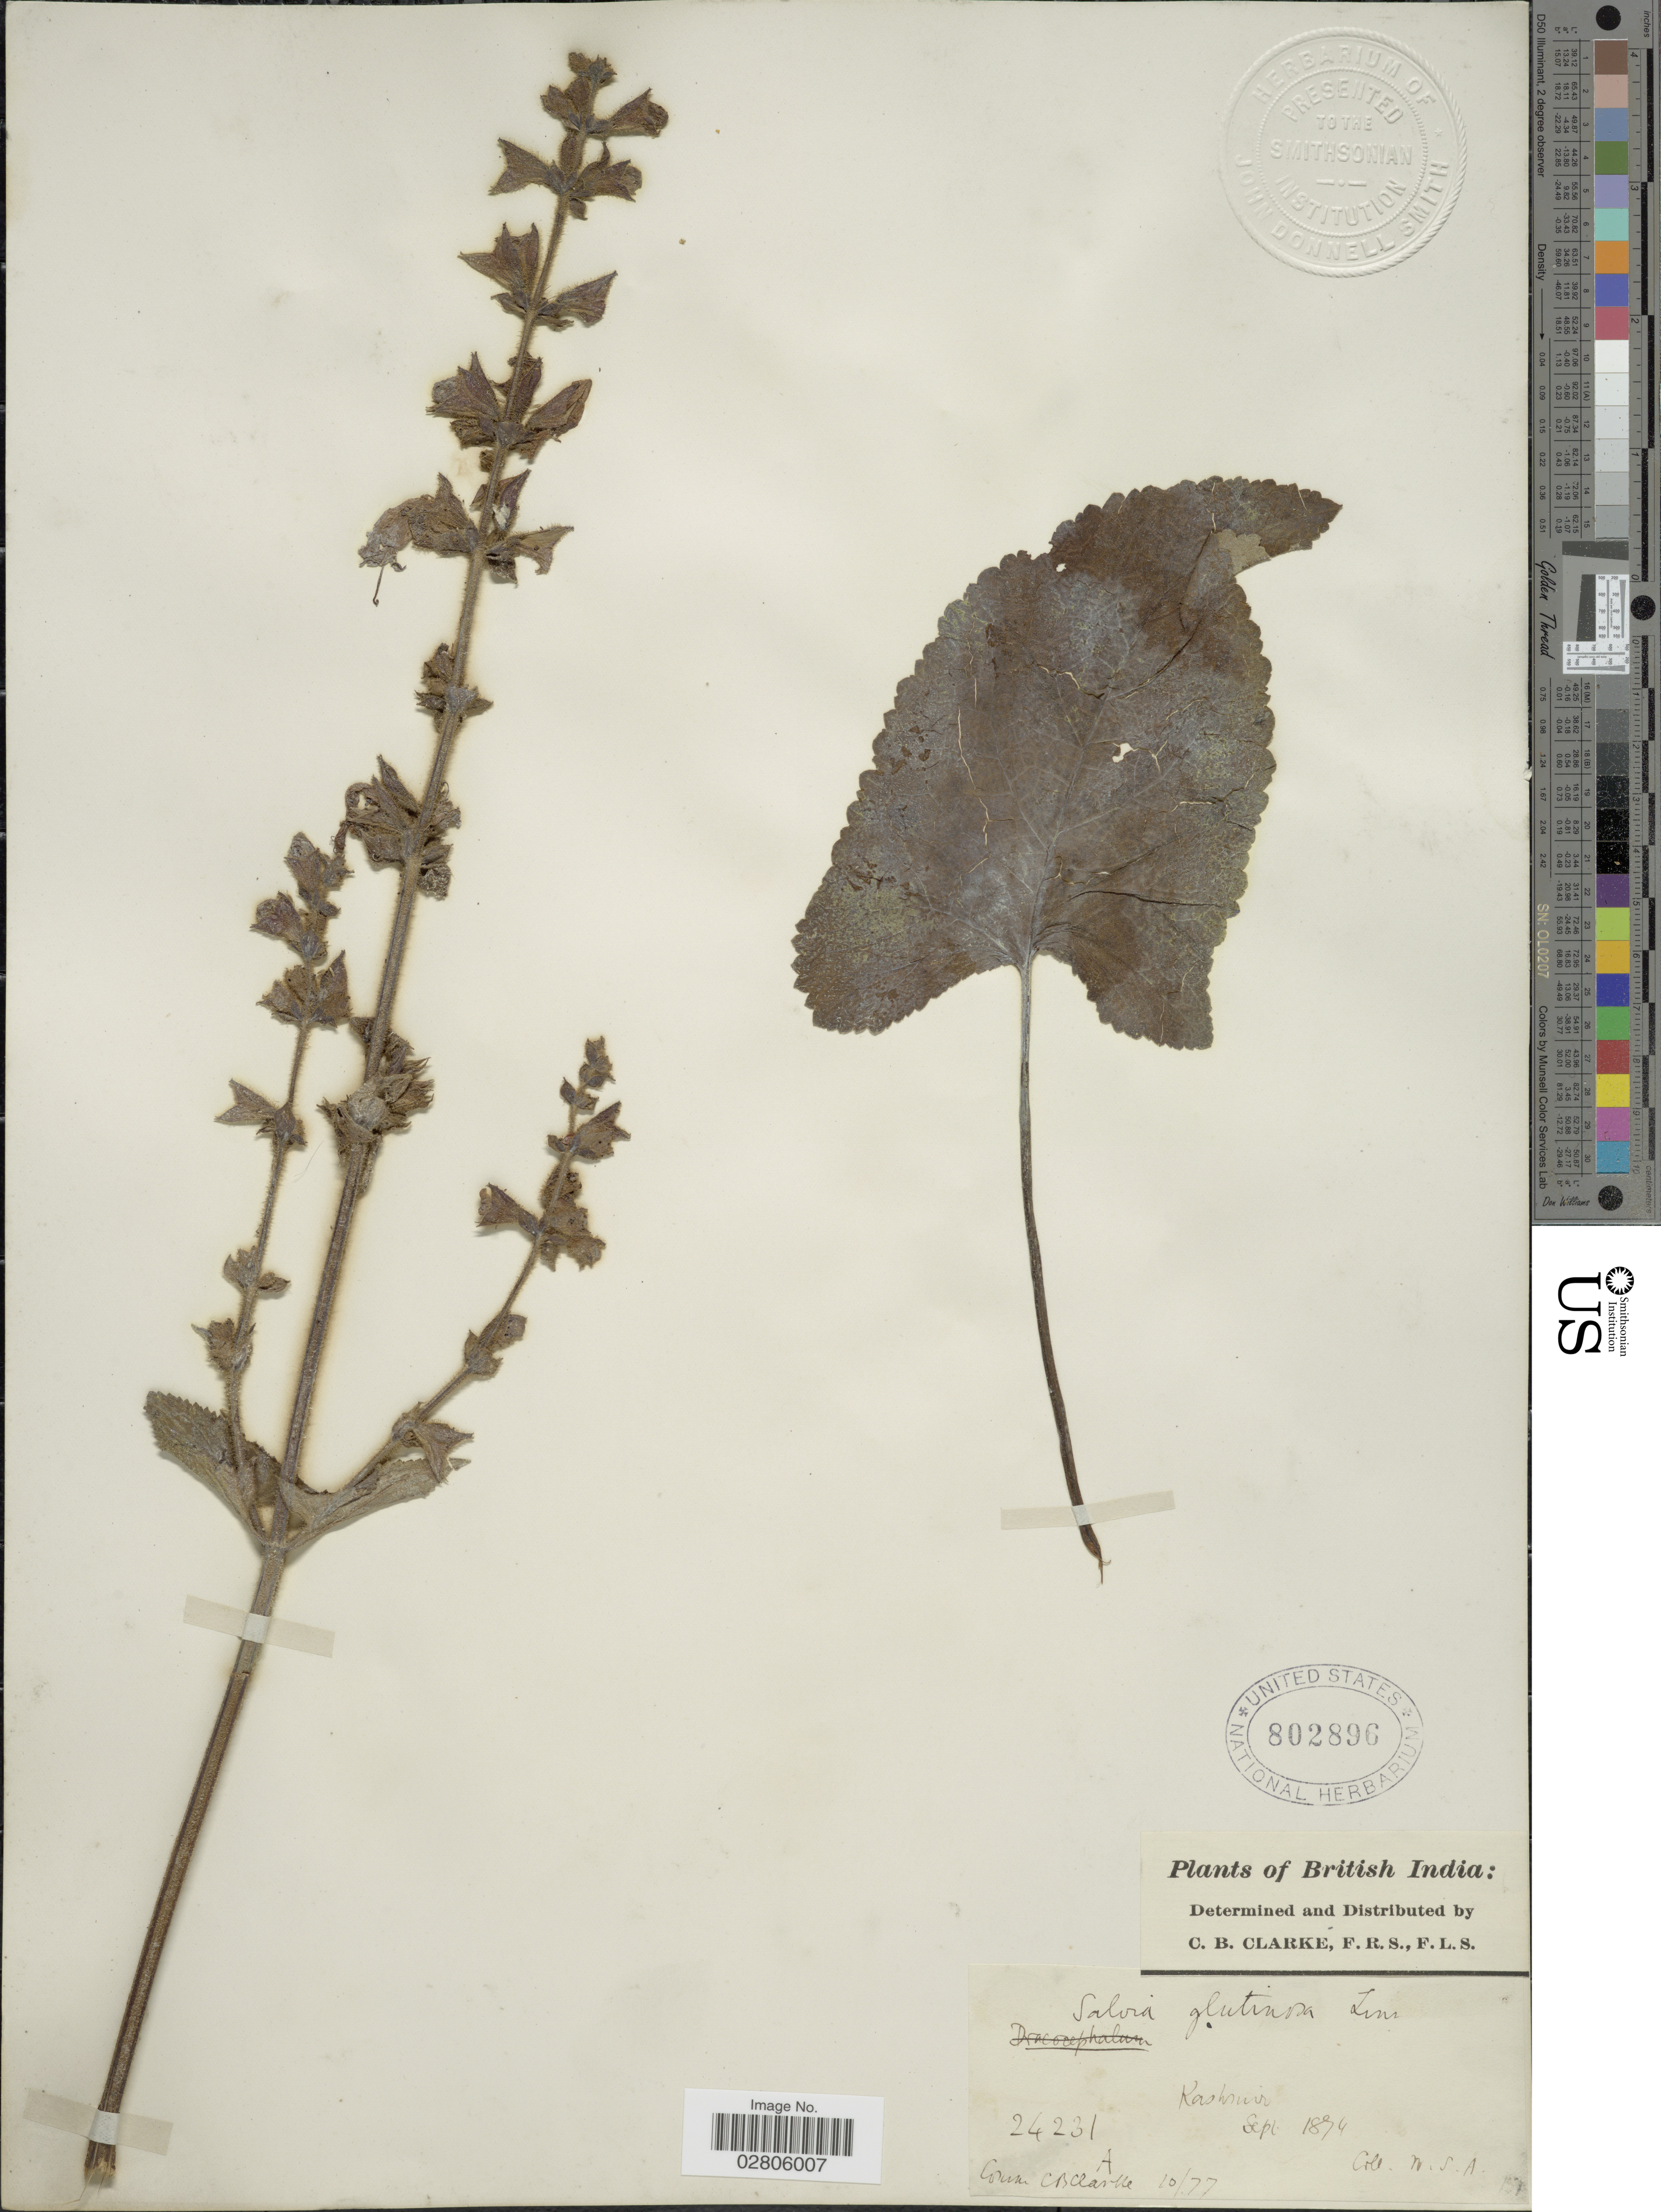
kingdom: Plantae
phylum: Tracheophyta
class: Magnoliopsida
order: Lamiales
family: Lamiaceae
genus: Salvia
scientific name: Salvia glutinosa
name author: L.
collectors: W. S. A.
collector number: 24231A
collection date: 1874-09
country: India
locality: British India, Kashmir.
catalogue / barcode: US 802896